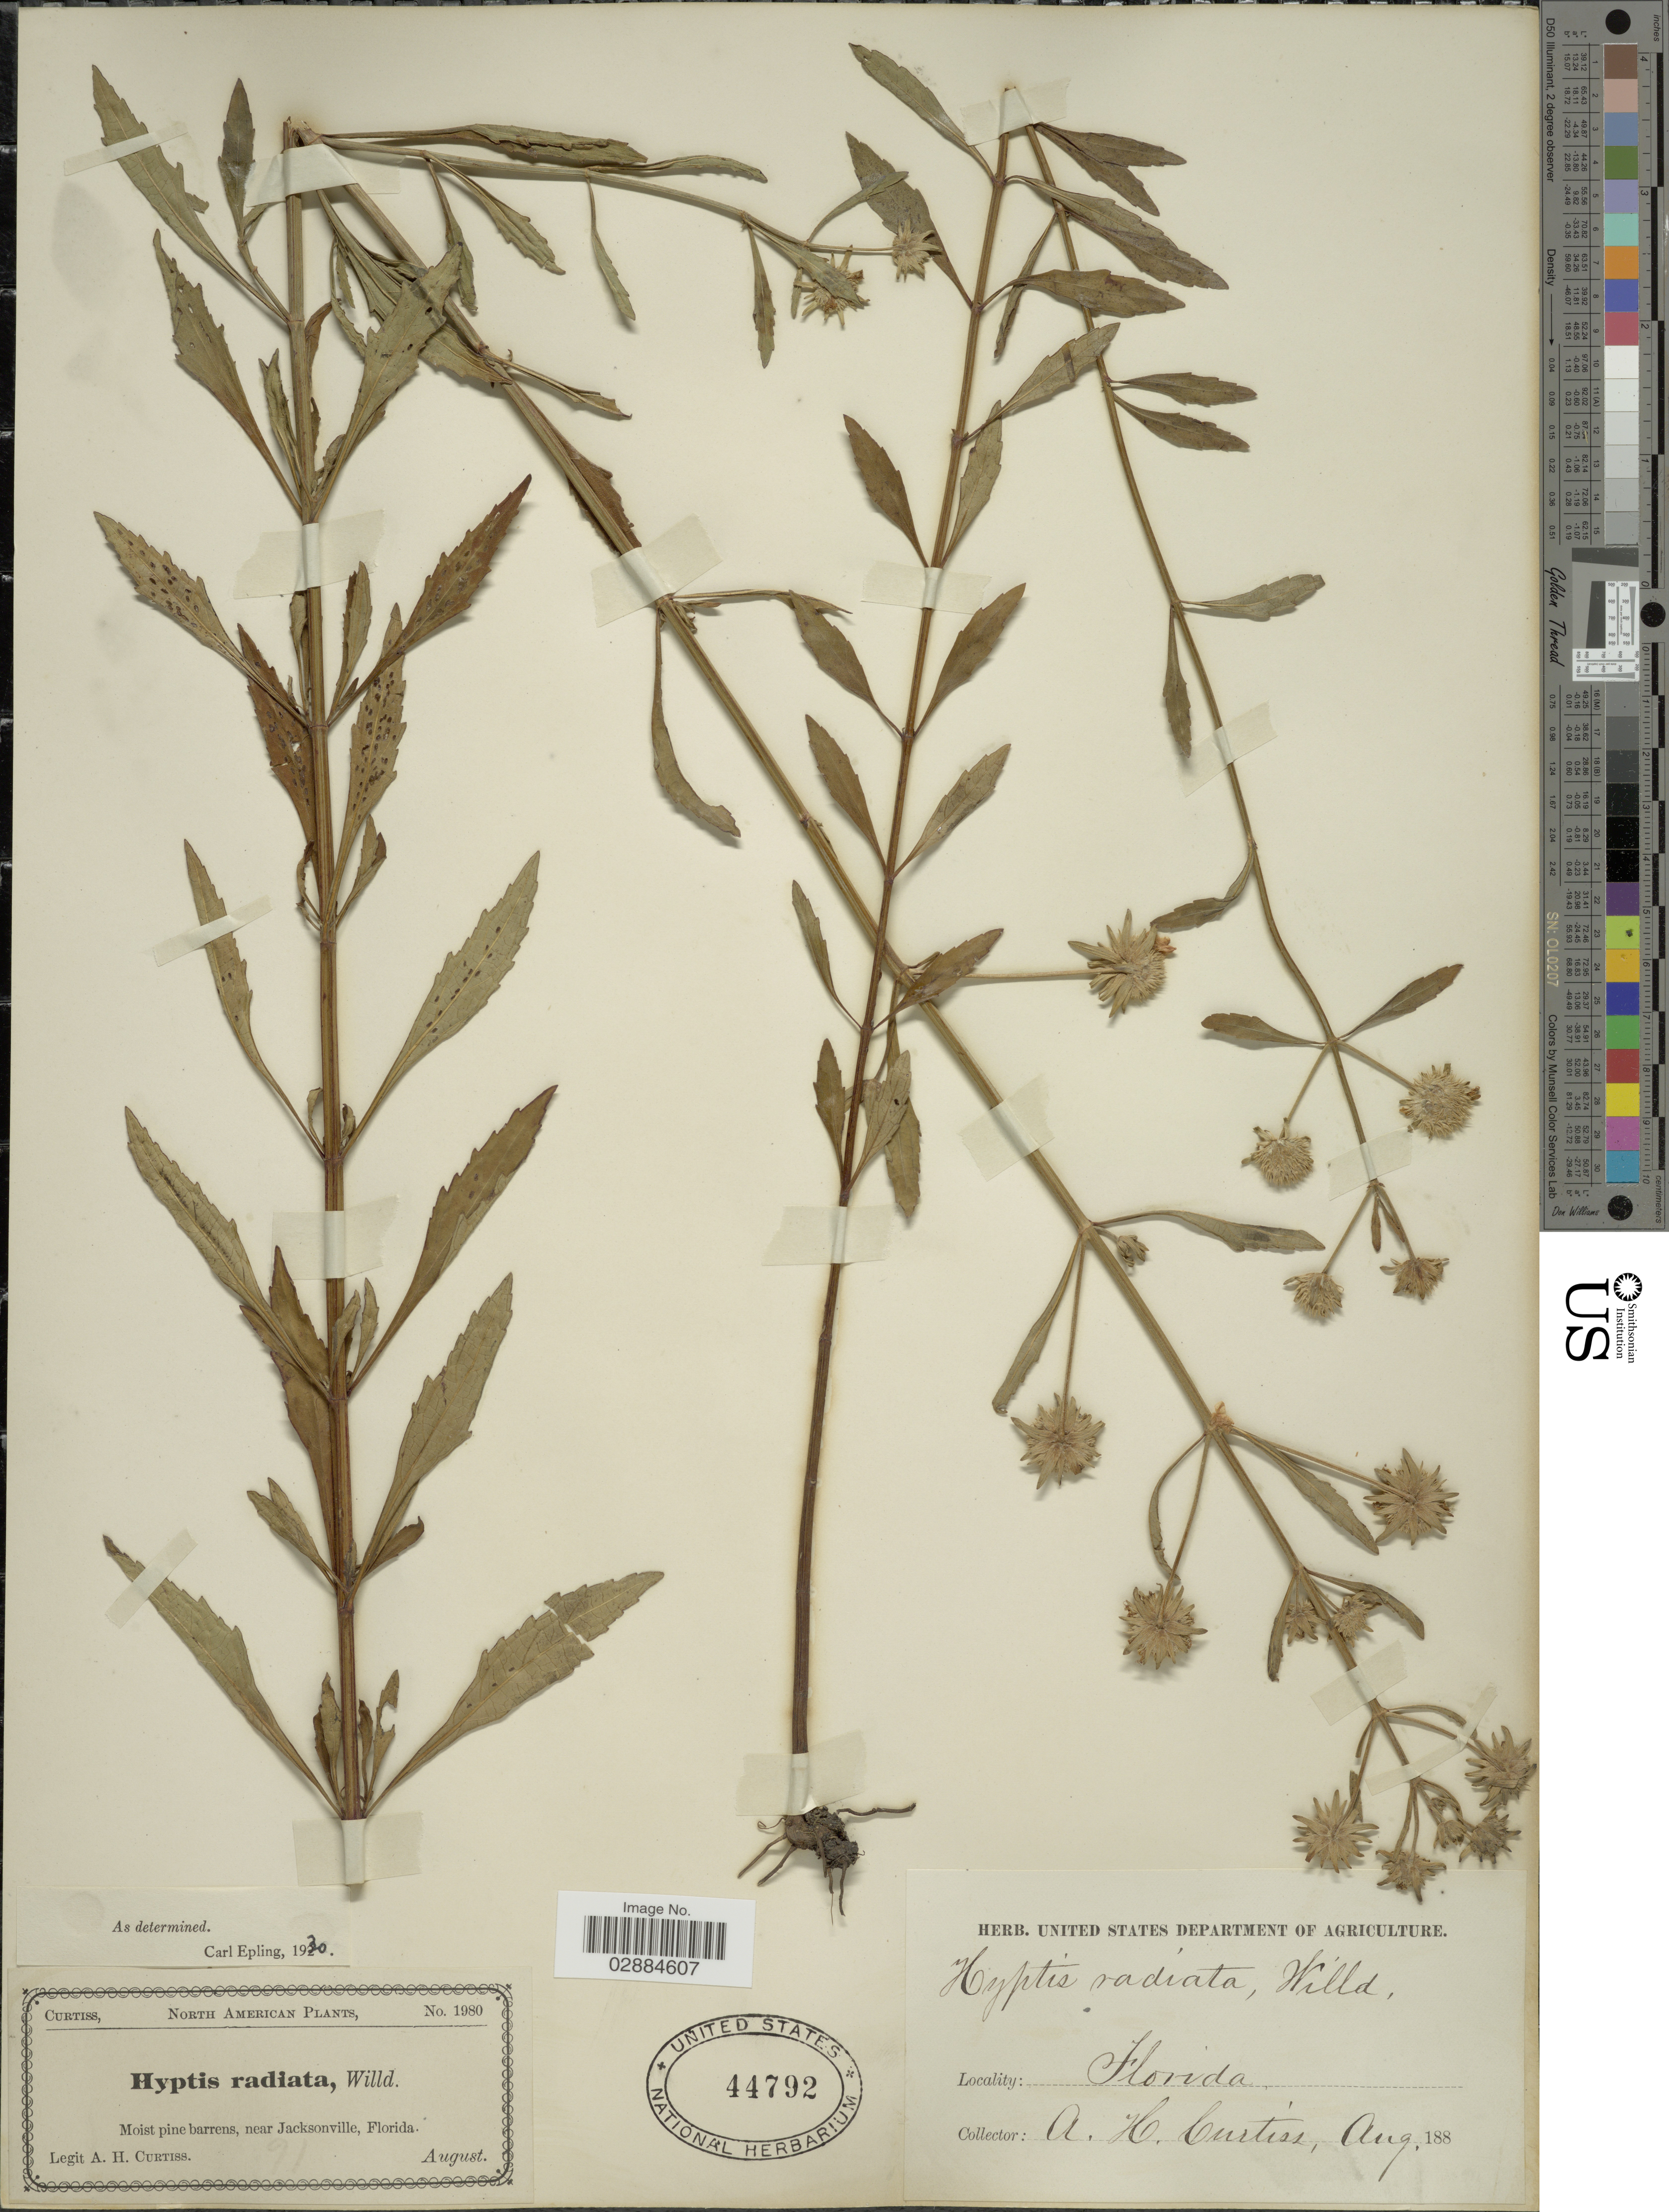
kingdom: Plantae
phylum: Tracheophyta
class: Magnoliopsida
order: Lamiales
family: Lamiaceae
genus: Hyptis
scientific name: Hyptis radiata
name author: Kunth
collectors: A. H. Curtiss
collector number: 1980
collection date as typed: august 188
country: United States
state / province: Florida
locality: Moist pine barrens, near Jacksonville, Florida.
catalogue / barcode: US 44792